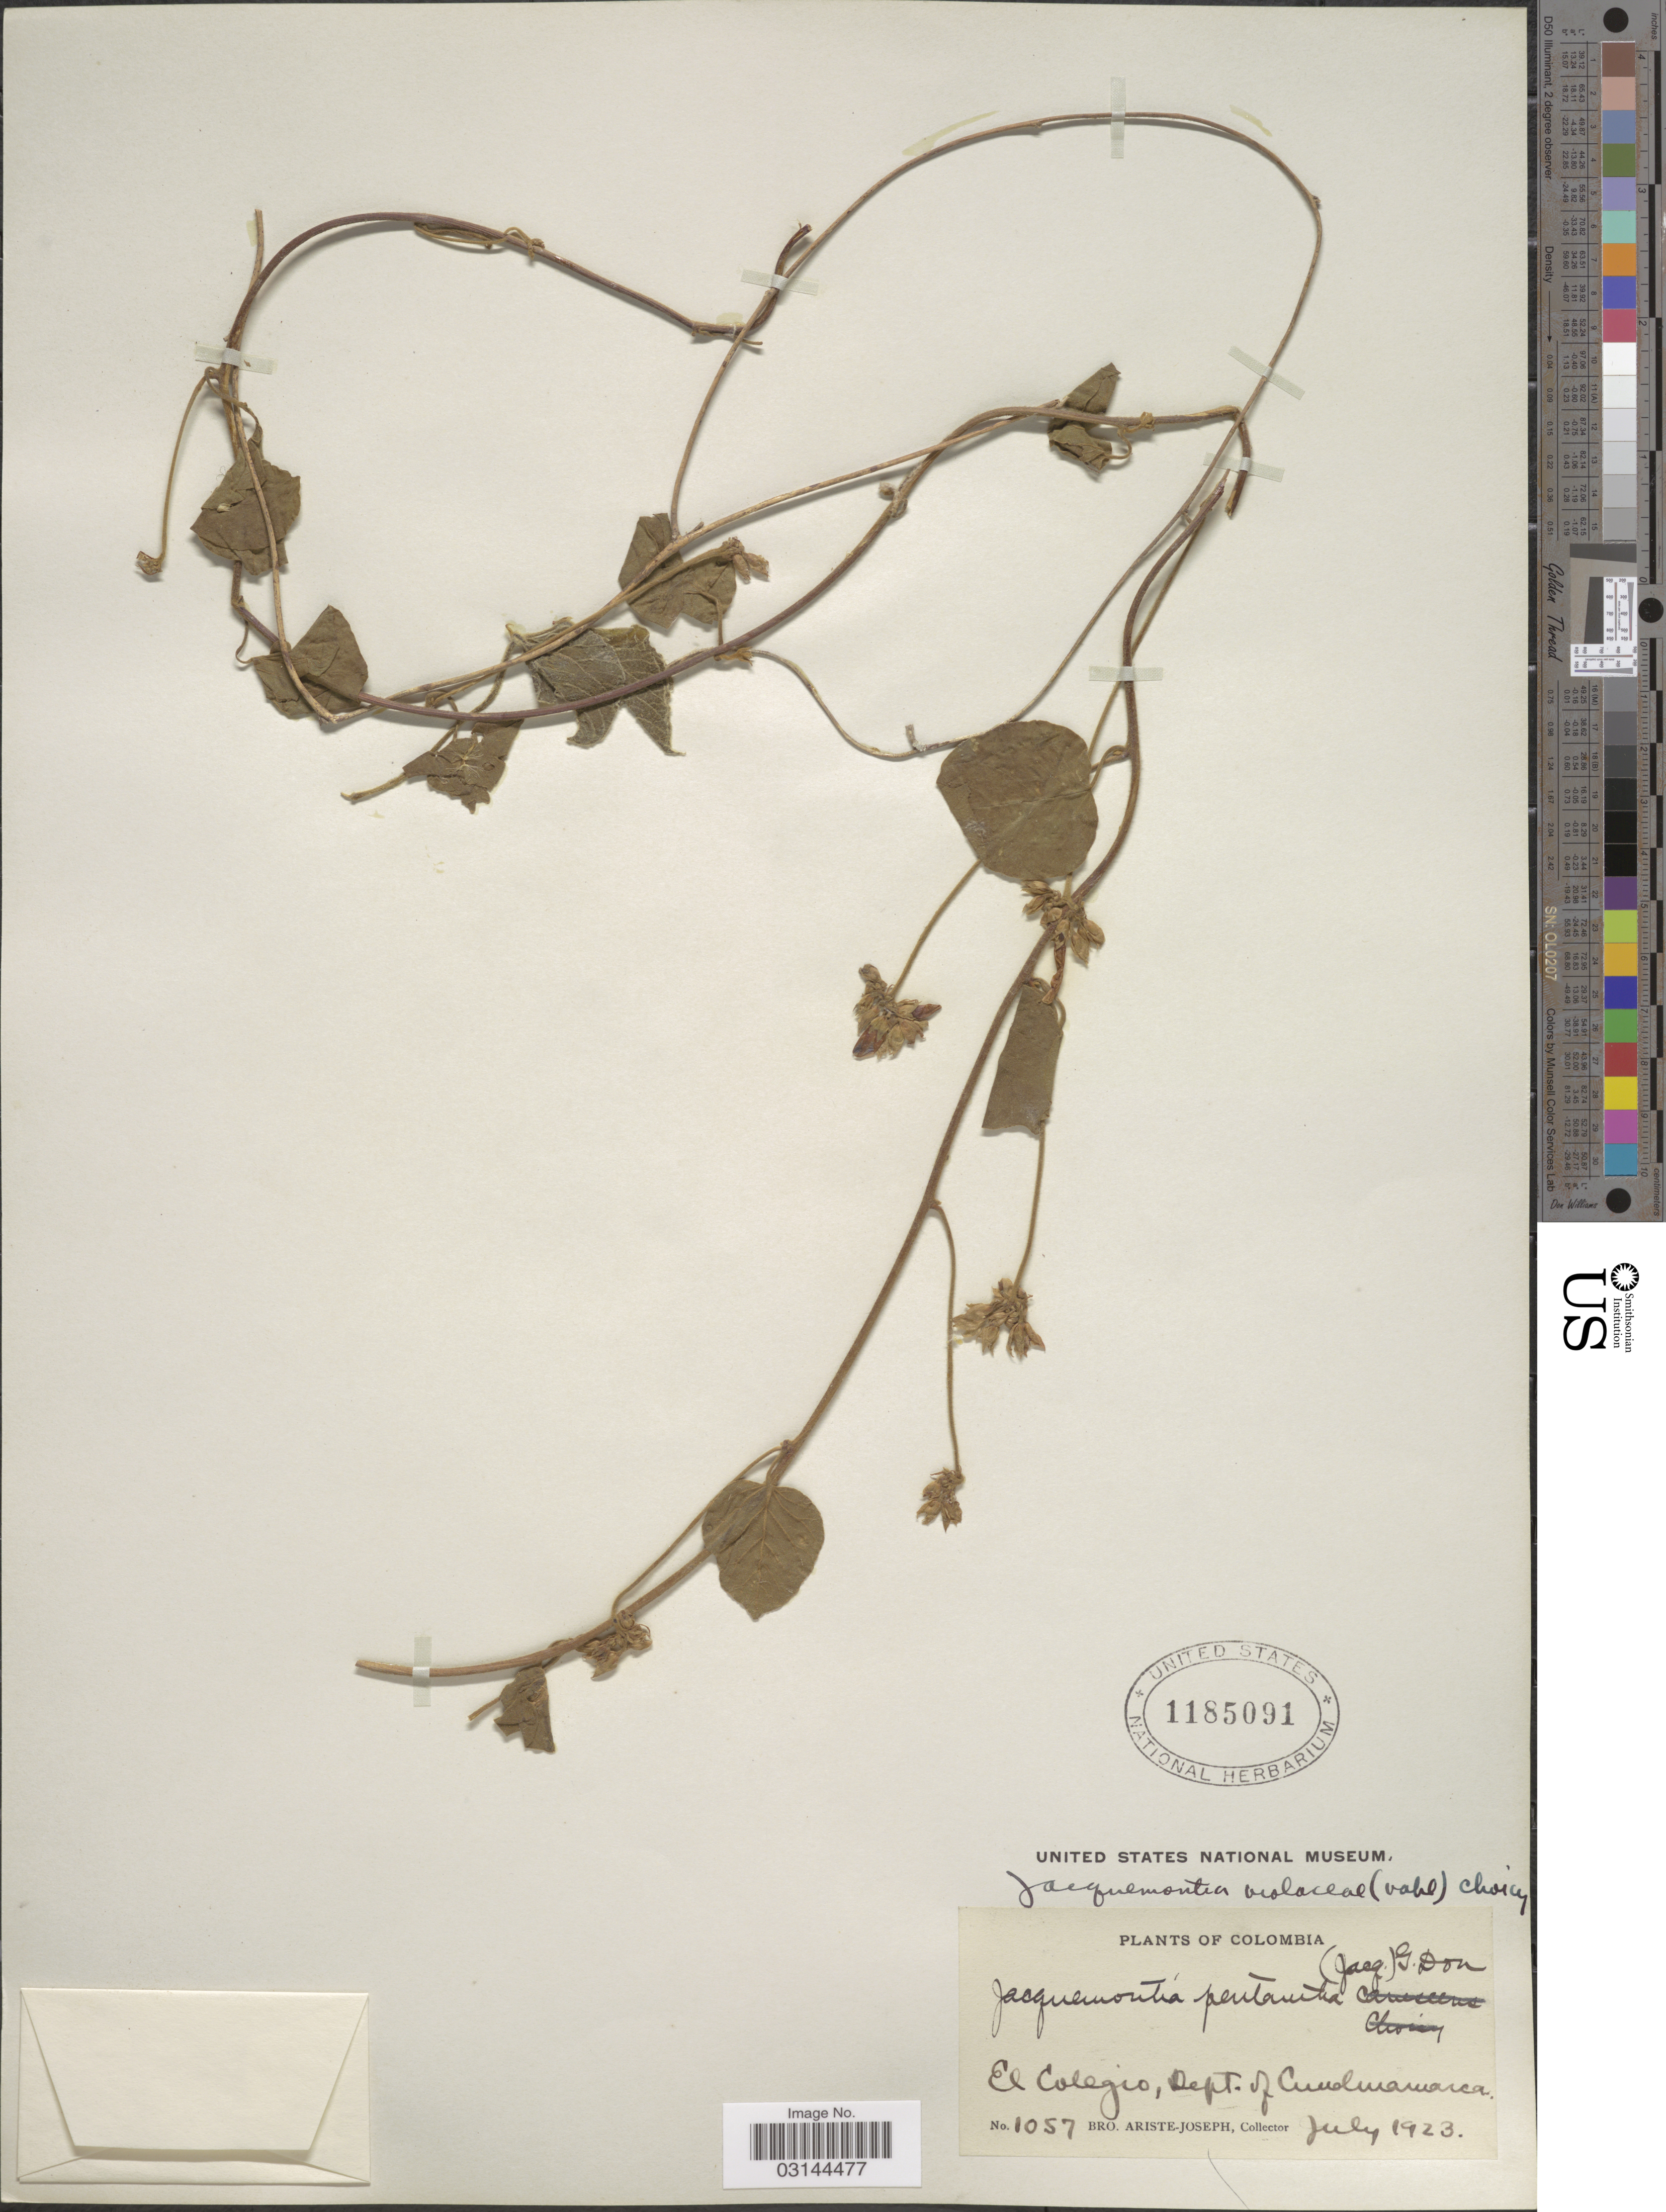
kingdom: Plantae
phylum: Tracheophyta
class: Magnoliopsida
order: Solanales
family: Convolvulaceae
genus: Jacquemontia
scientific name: Jacquemontia violacea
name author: Choisy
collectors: Bro. Ariste-Joseph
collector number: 1057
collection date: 1923-07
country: Colombia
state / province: Cundinamarca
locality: El Colegio, Dept. of Cundinamarca.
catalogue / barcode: US 1185091